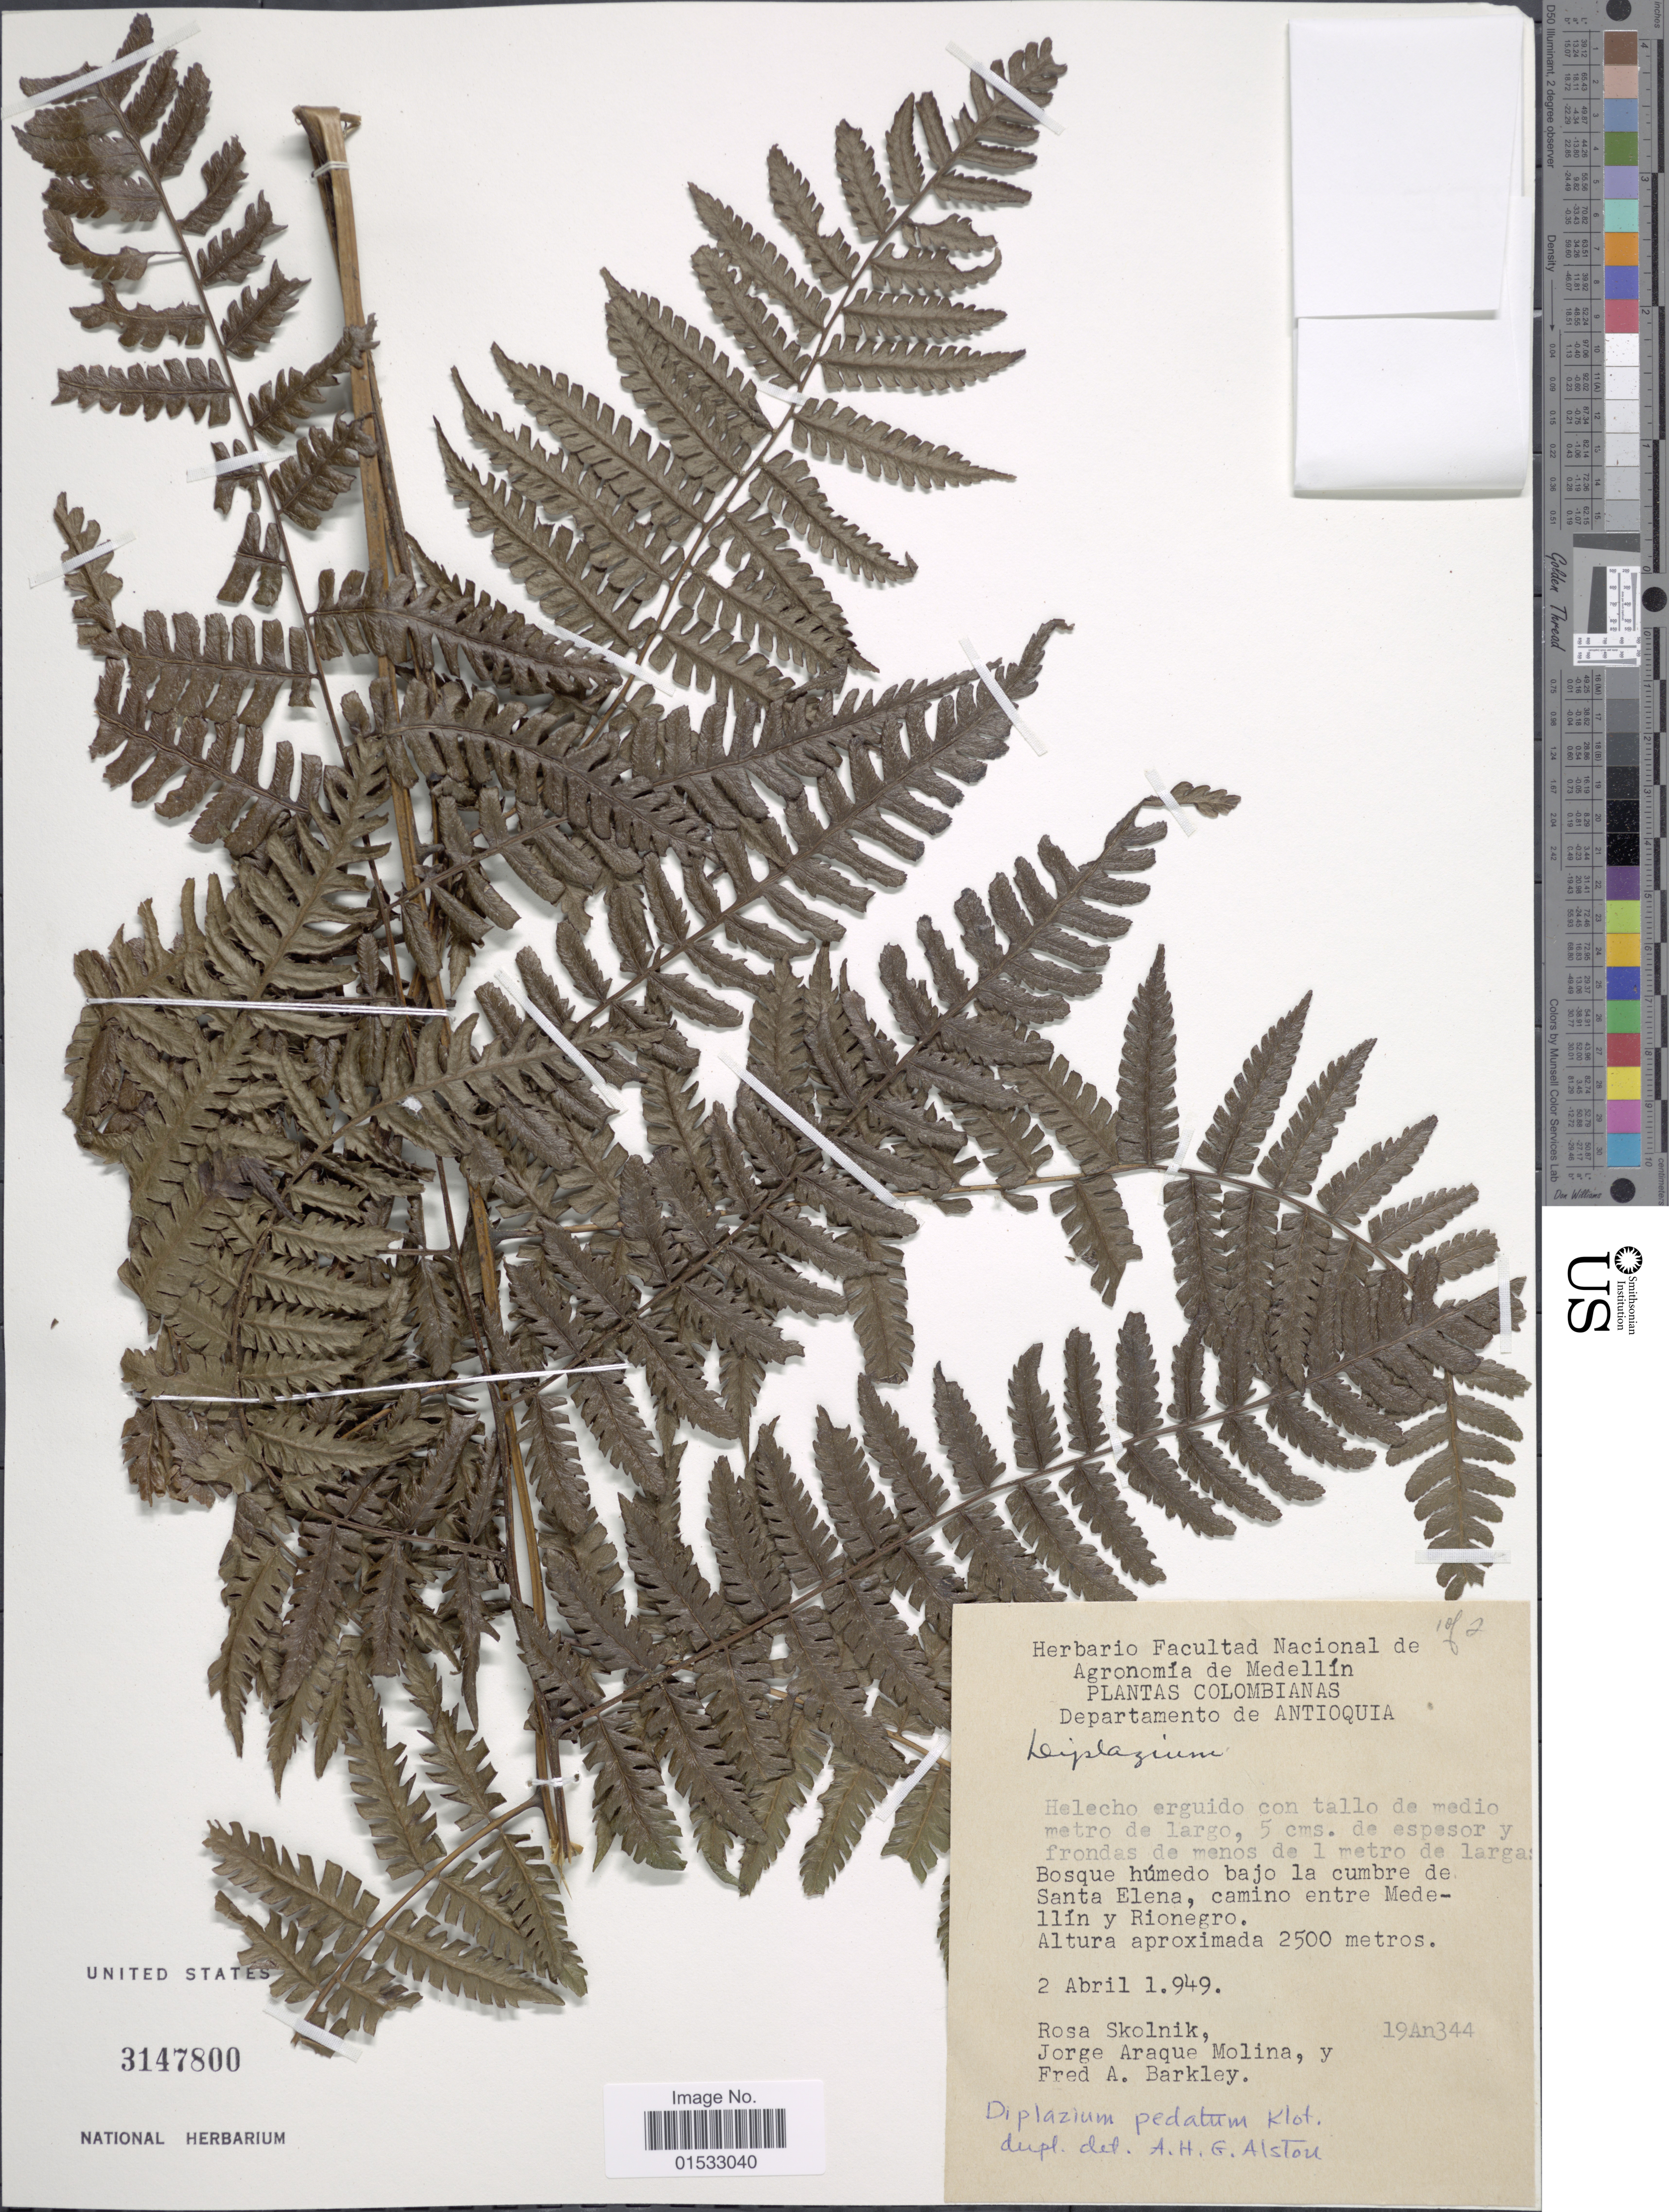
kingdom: Plantae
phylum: Tracheophyta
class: Polypodiopsida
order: Polypodiales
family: Athyriaceae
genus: Diplazium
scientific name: Diplazium pedatum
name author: Klotzsch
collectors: R. Skolnik, J. A. Molina & F. A. Barkley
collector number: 19An344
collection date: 1949-04-02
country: Colombia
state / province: Antioquia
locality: Bosque húedo bajo la cumbre de Santa Elena, camino entre Medellín y Rionegro.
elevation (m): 2500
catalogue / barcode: US 3147800